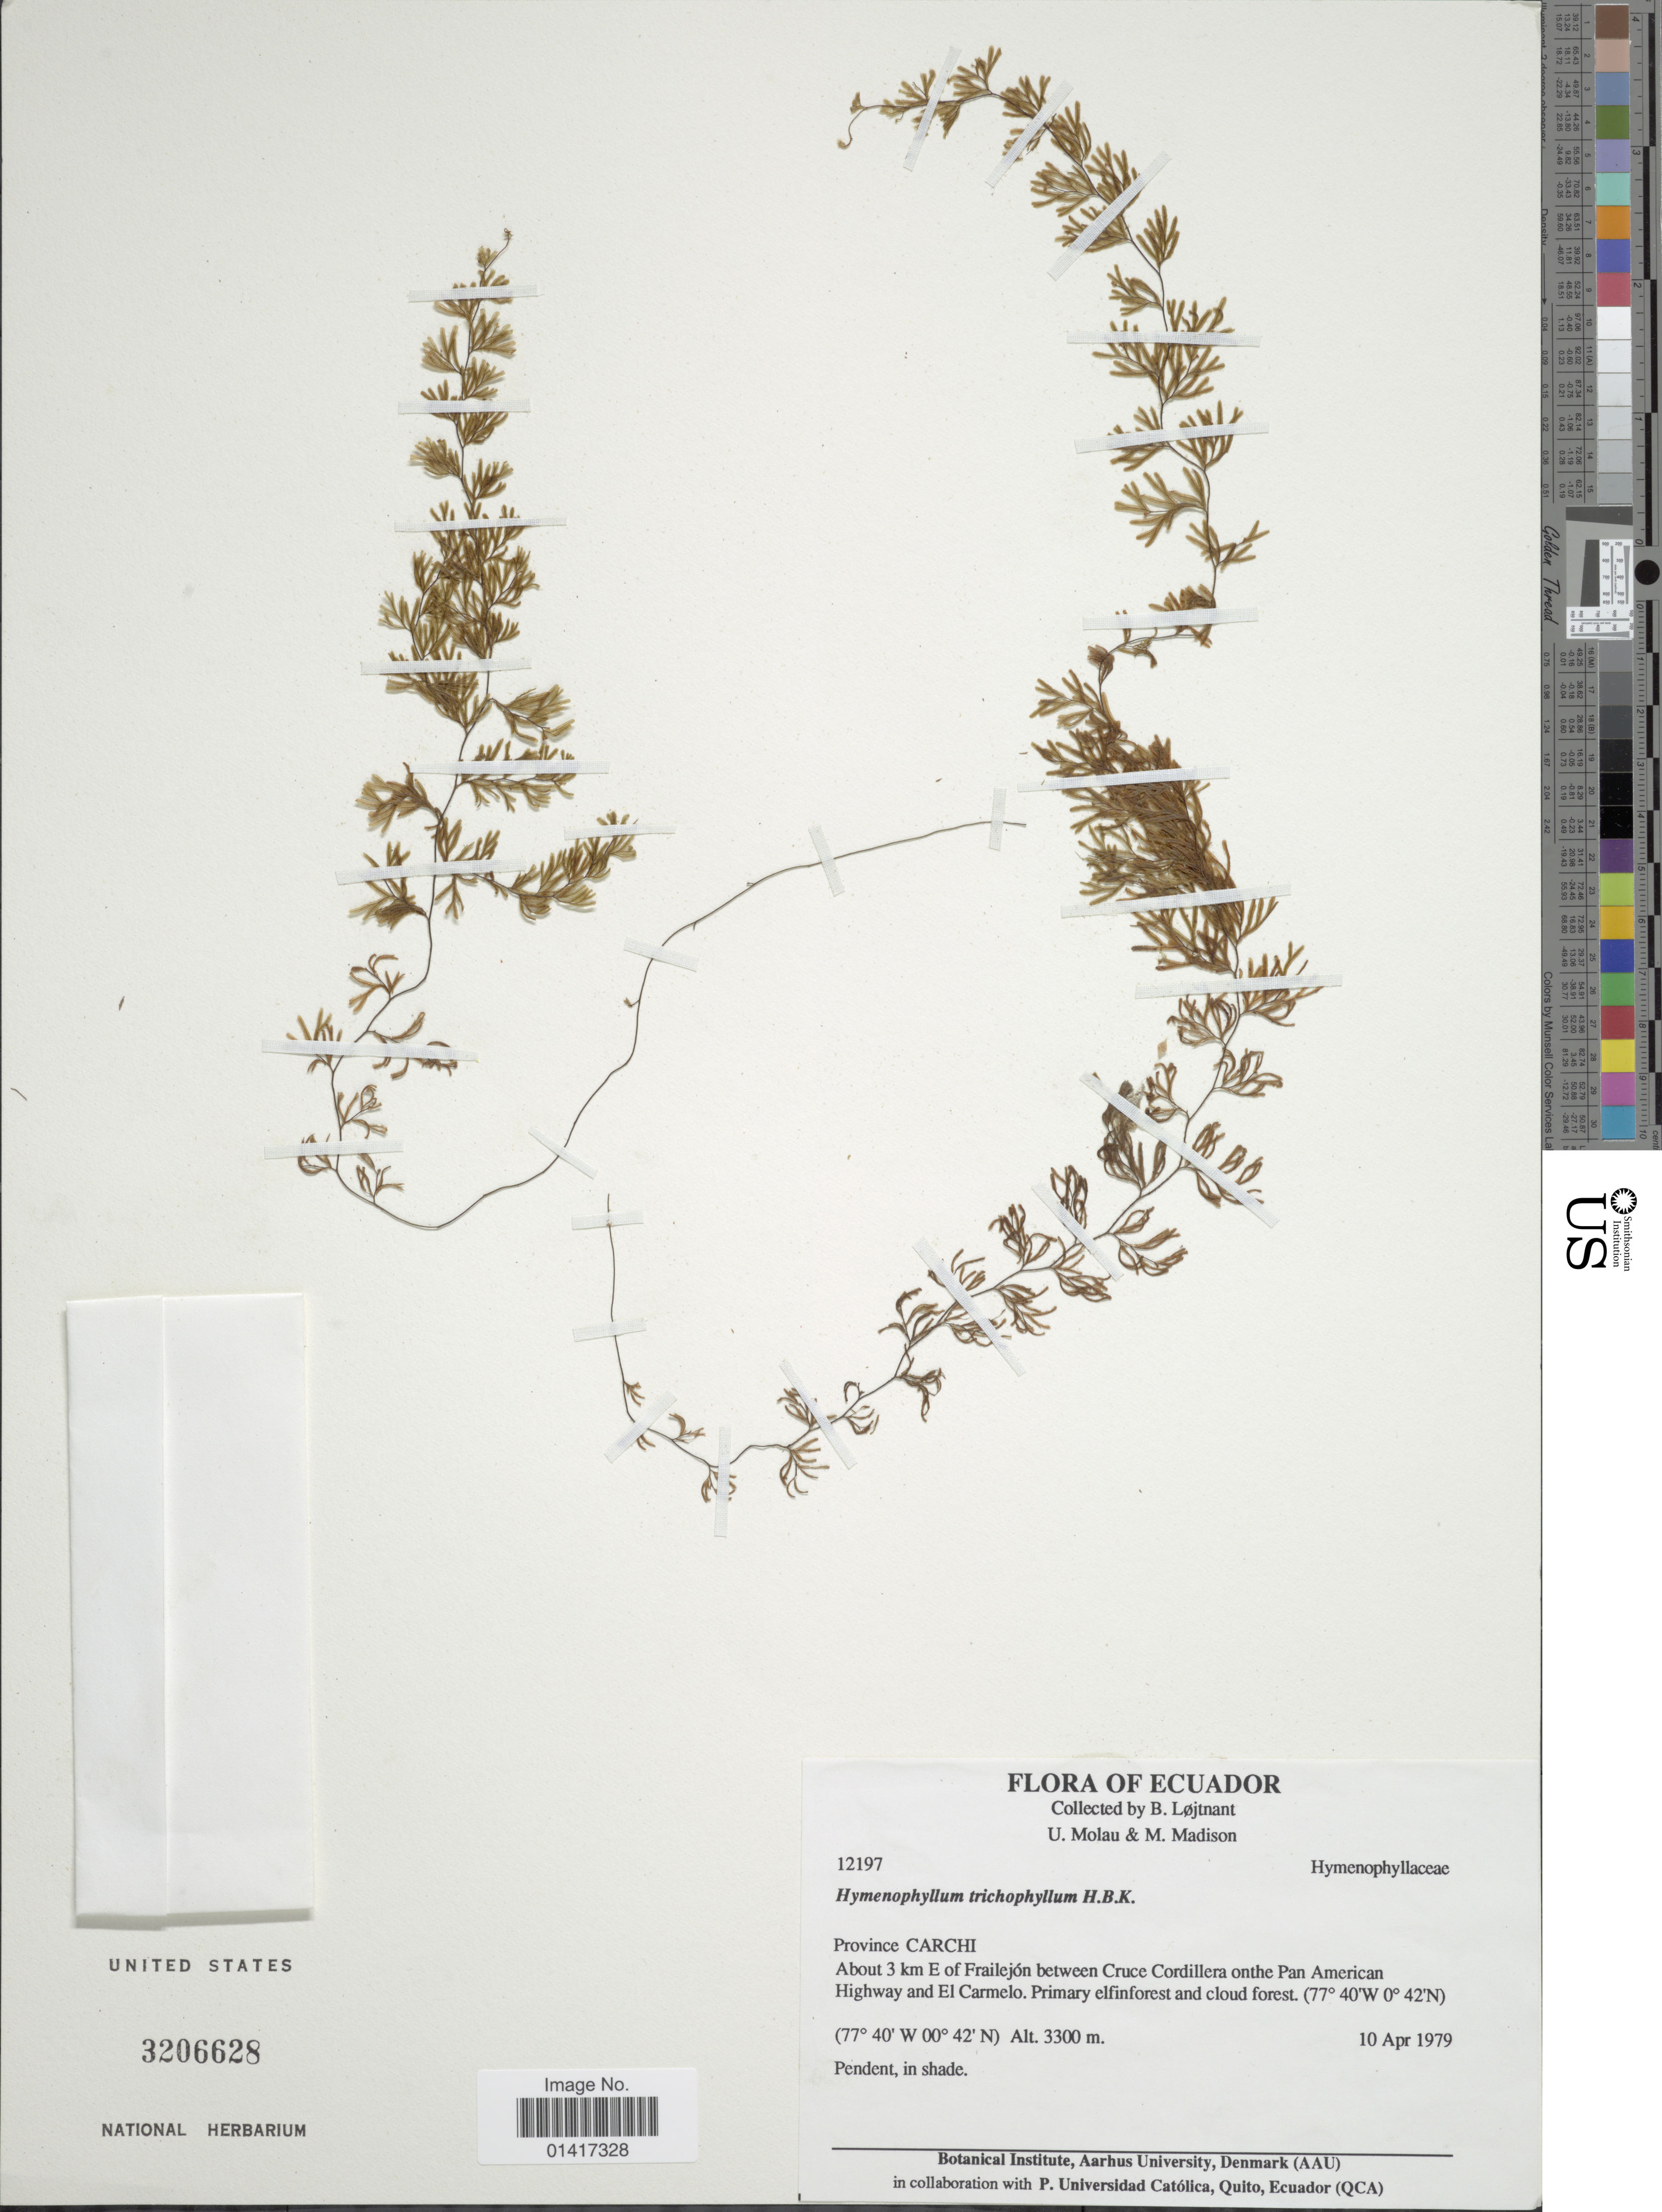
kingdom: Plantae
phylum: Tracheophyta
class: Polypodiopsida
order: Hymenophyllales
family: Hymenophyllaceae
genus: Hymenophyllum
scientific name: Hymenophyllum trichophyllum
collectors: B. Löjtnant, U. Molau & M. T. Madison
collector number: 12197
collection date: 1979-04-10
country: Ecuador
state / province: Carchi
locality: About 3 km E of Frailejon between Cruce Cordillera on the Pan American Highway and El Carmelo. Primary elfinforest and cloud forest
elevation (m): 3300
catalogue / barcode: US 3206628